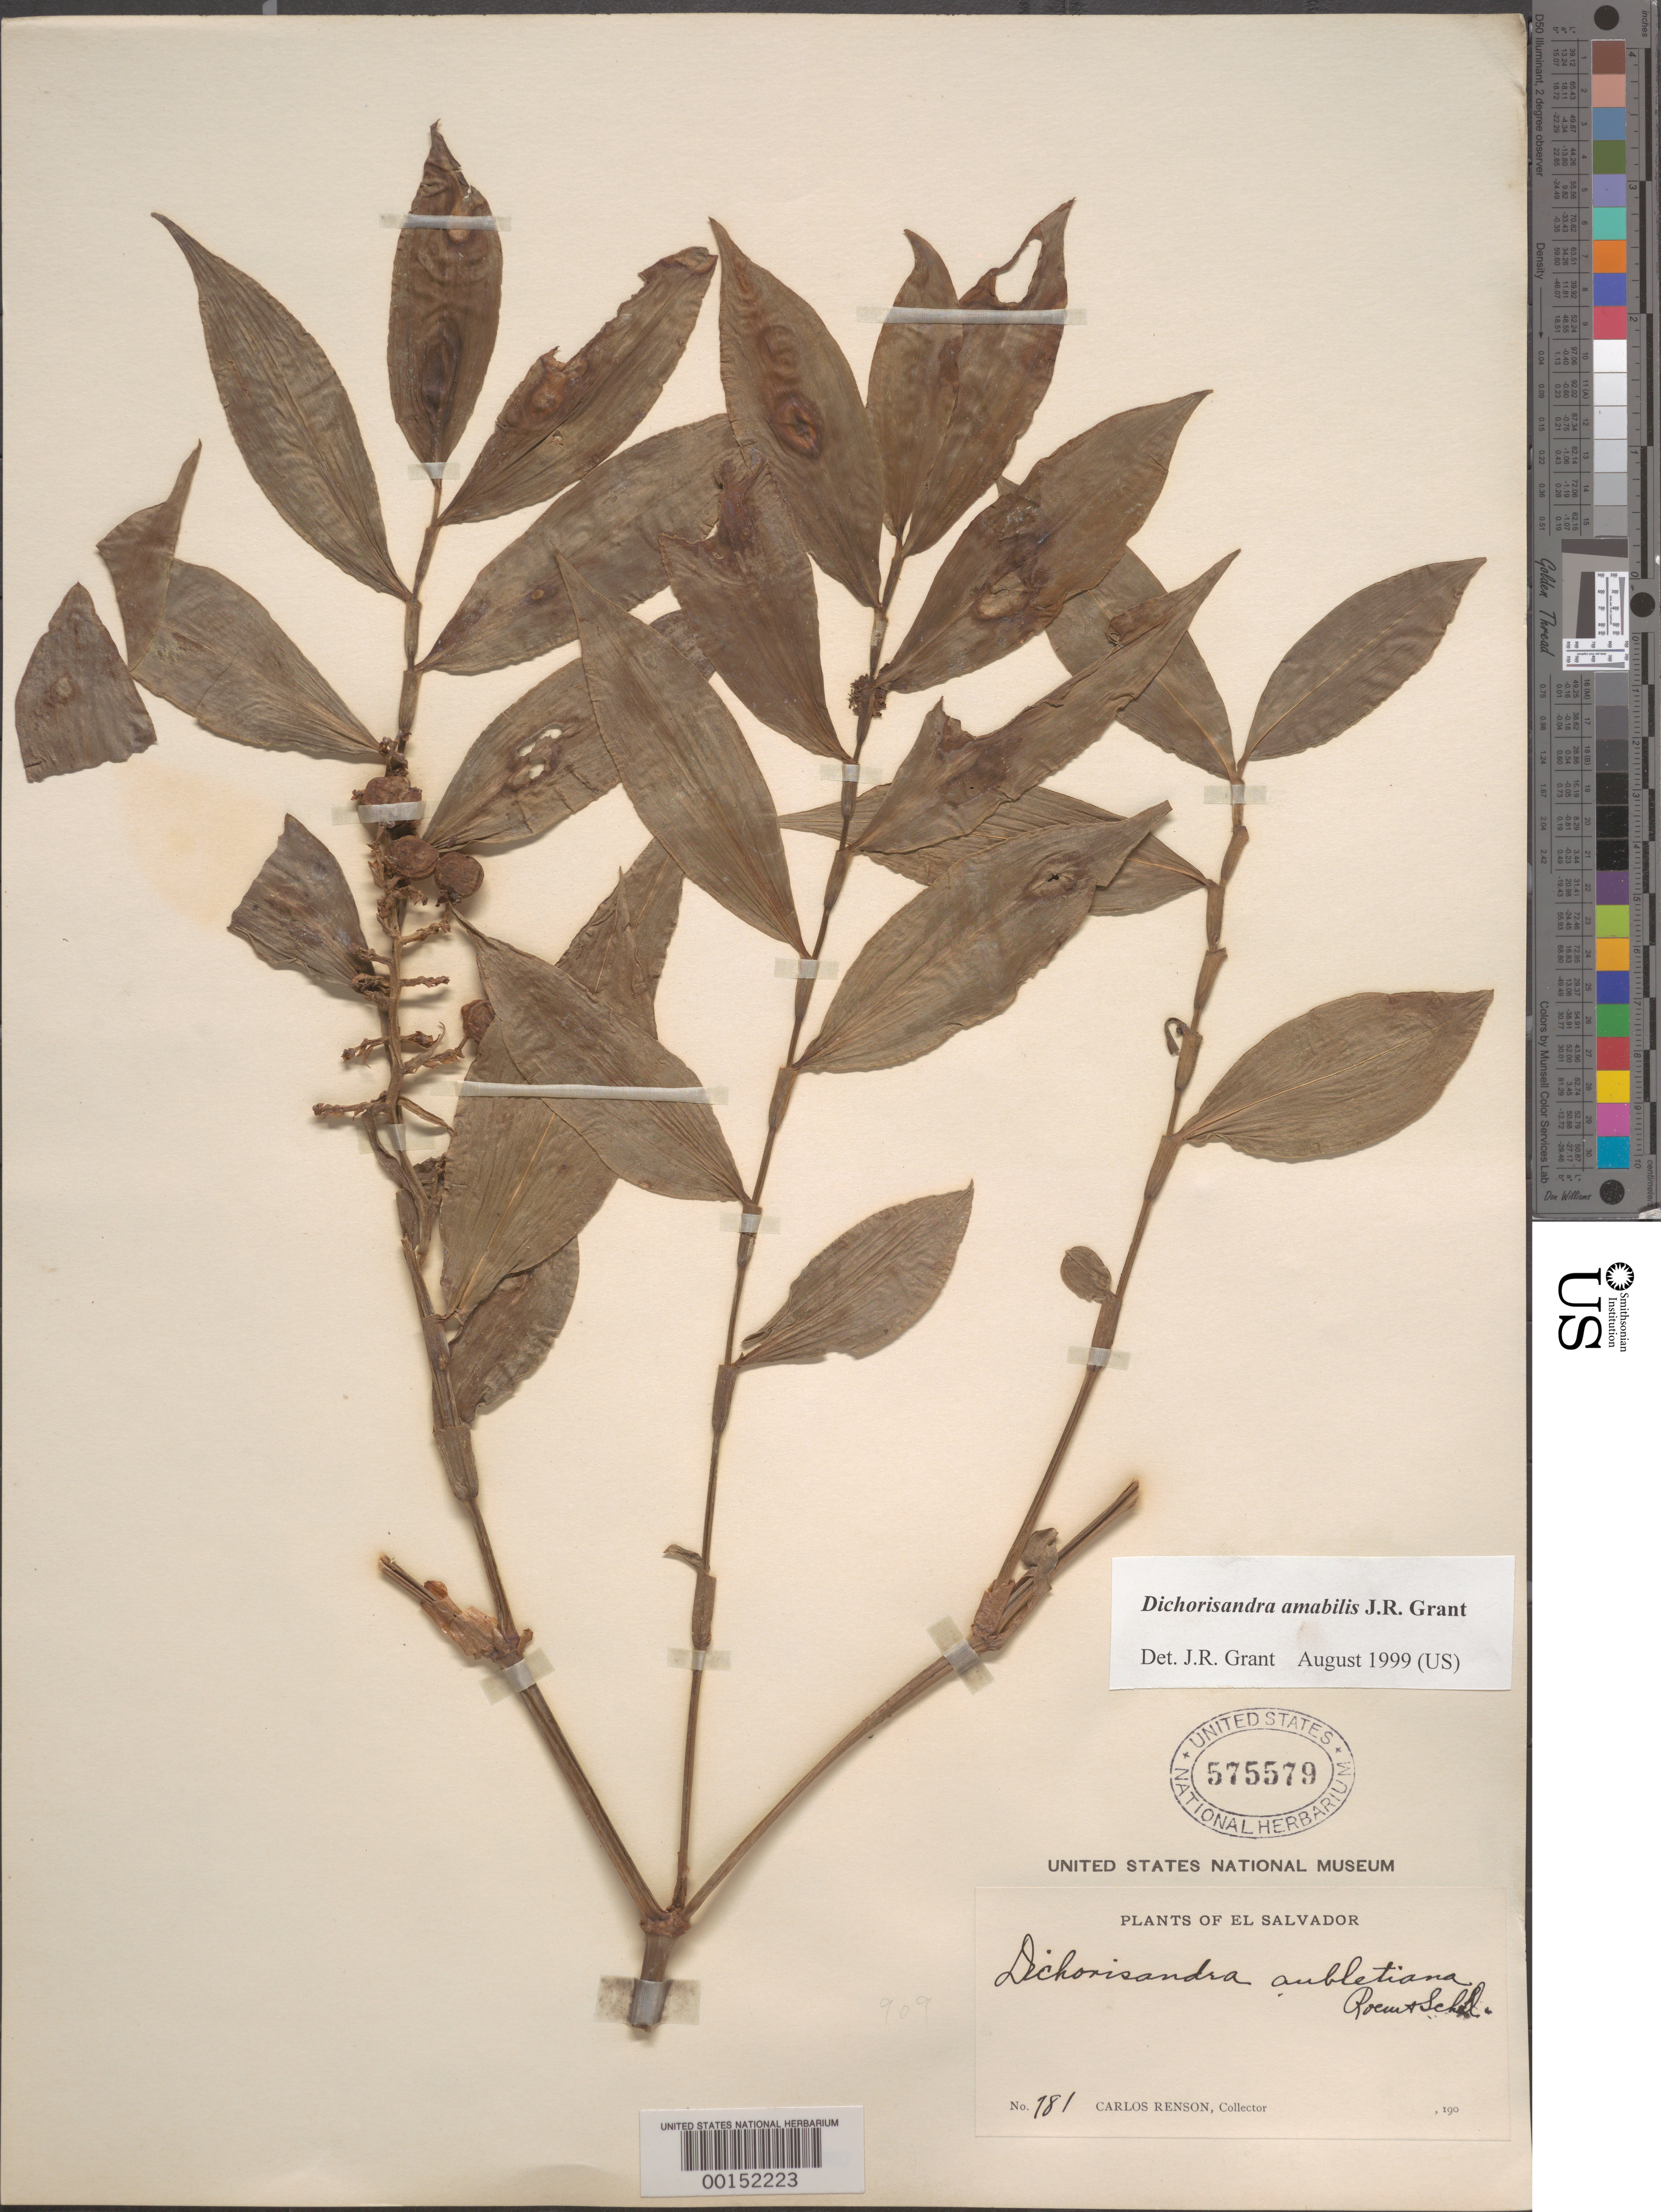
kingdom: Plantae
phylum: Tracheophyta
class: Liliopsida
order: Commelinales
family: Commelinaceae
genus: Dichorisandra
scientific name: Dichorisandra hexandra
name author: (Aubl.) Standl.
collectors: C. Renson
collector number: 181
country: El Salvador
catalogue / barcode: US 575579